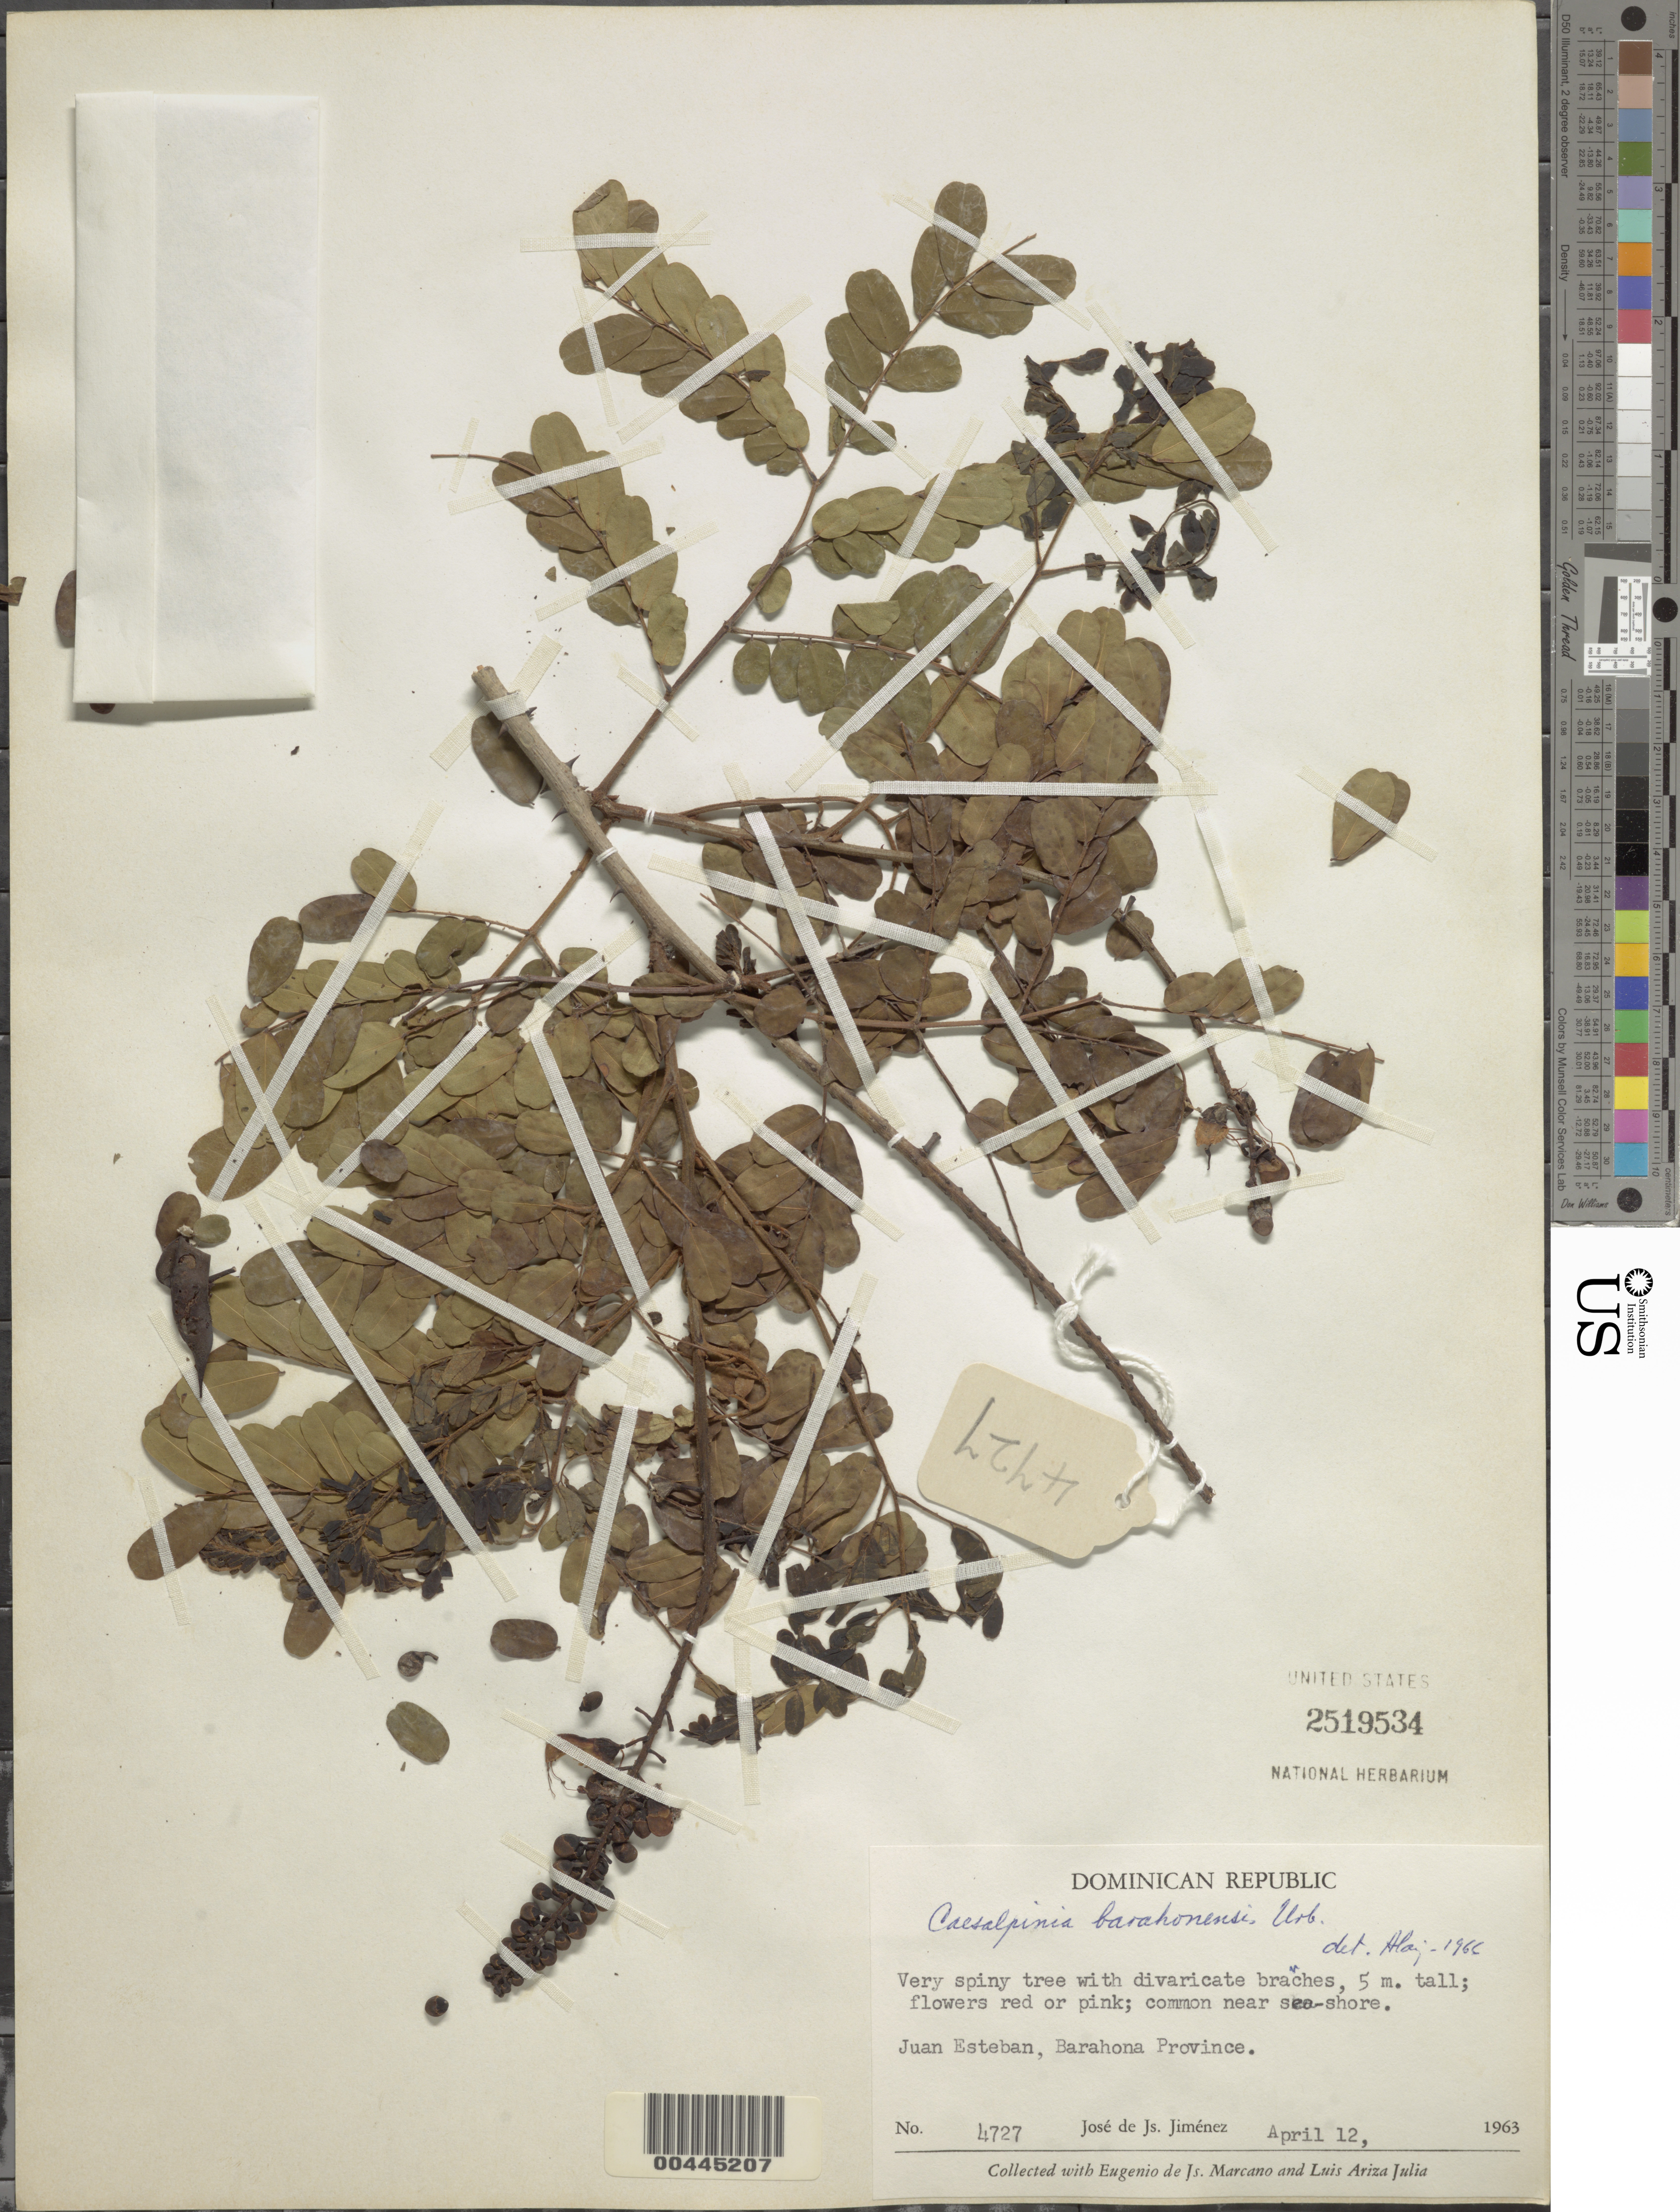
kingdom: Plantae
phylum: Tracheophyta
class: Magnoliopsida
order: Fabales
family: Fabaceae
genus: Caesalpinia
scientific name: Caesalpinia barahonensis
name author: Urb.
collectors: J. J. Jiménez Almonte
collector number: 4727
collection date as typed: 12 Apr 1963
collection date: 1963-04-12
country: Dominican Republic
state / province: Barahona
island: Hispaniola Island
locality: Juan esteban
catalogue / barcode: US 2519534